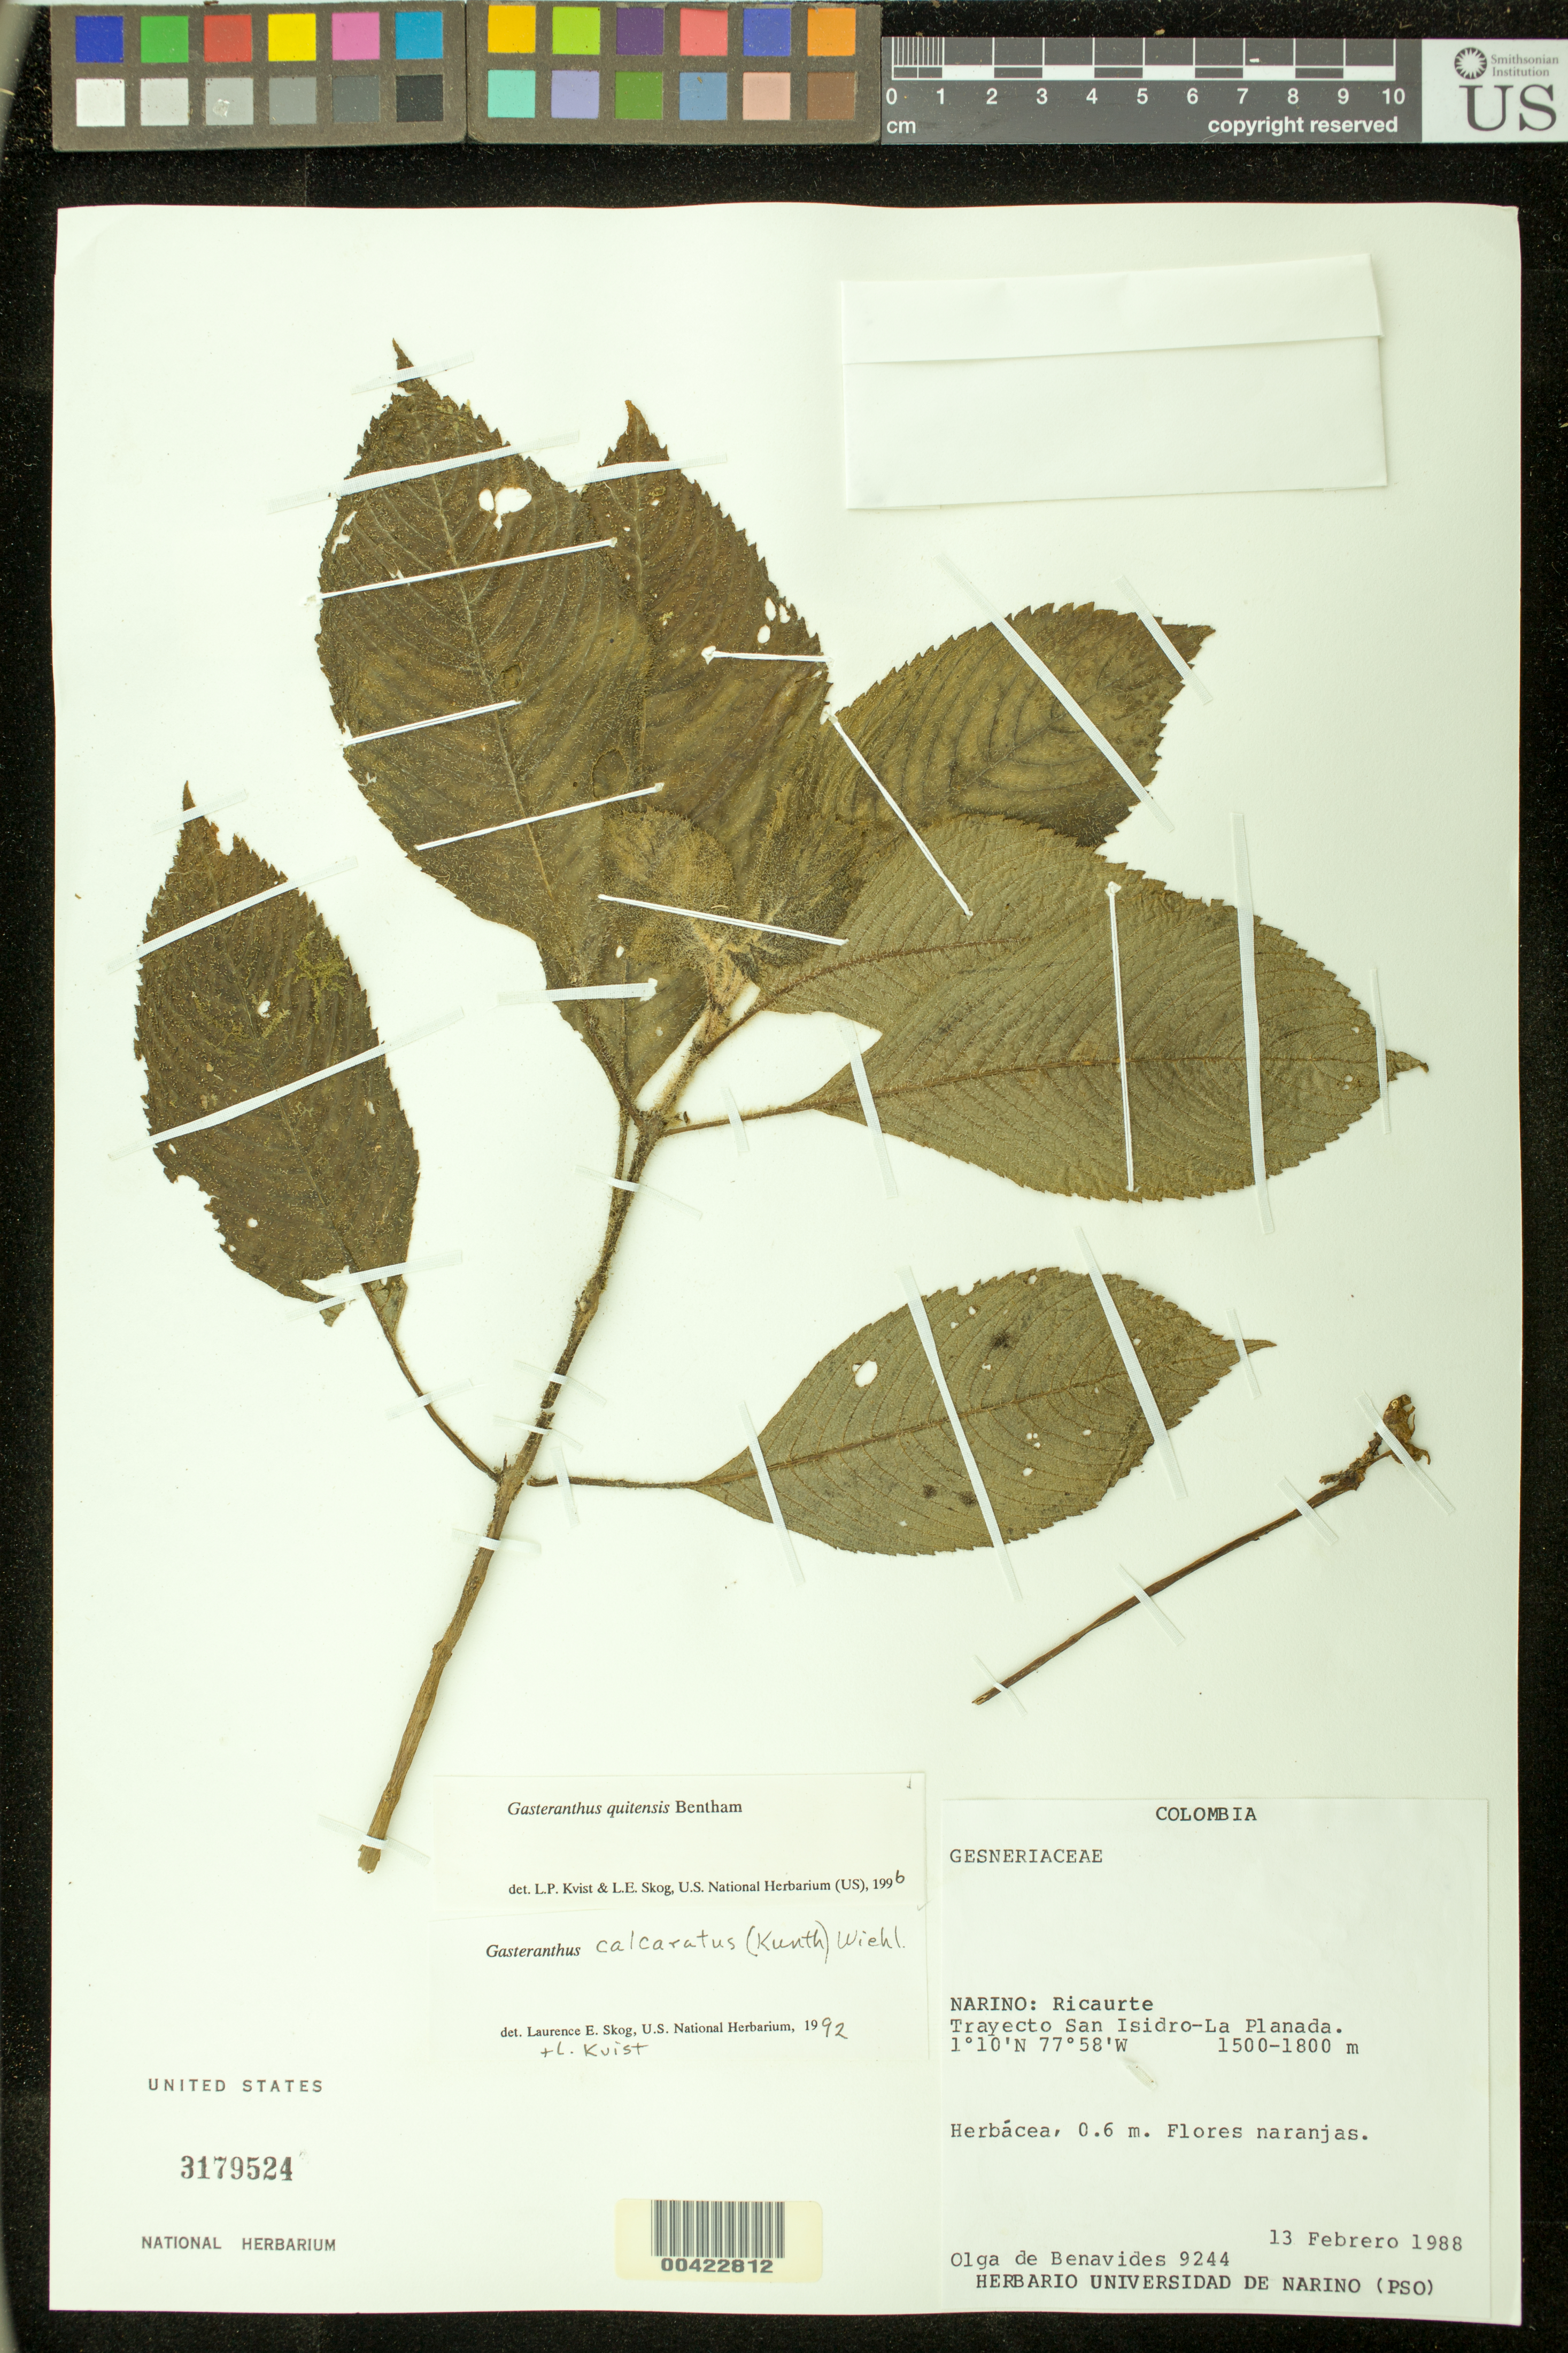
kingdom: Plantae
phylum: Tracheophyta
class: Magnoliopsida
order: Lamiales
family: Gesneriaceae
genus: Gasteranthus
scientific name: Gasteranthus quitensis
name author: Benth.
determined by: Skog, Laurence E.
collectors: Olga S. de Benavides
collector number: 9244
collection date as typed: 13 Feb 1988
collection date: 1988-02-13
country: Colombia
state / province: Nariño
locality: Trayecto San Isidro-la Planada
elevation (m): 1500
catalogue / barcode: US 3179524